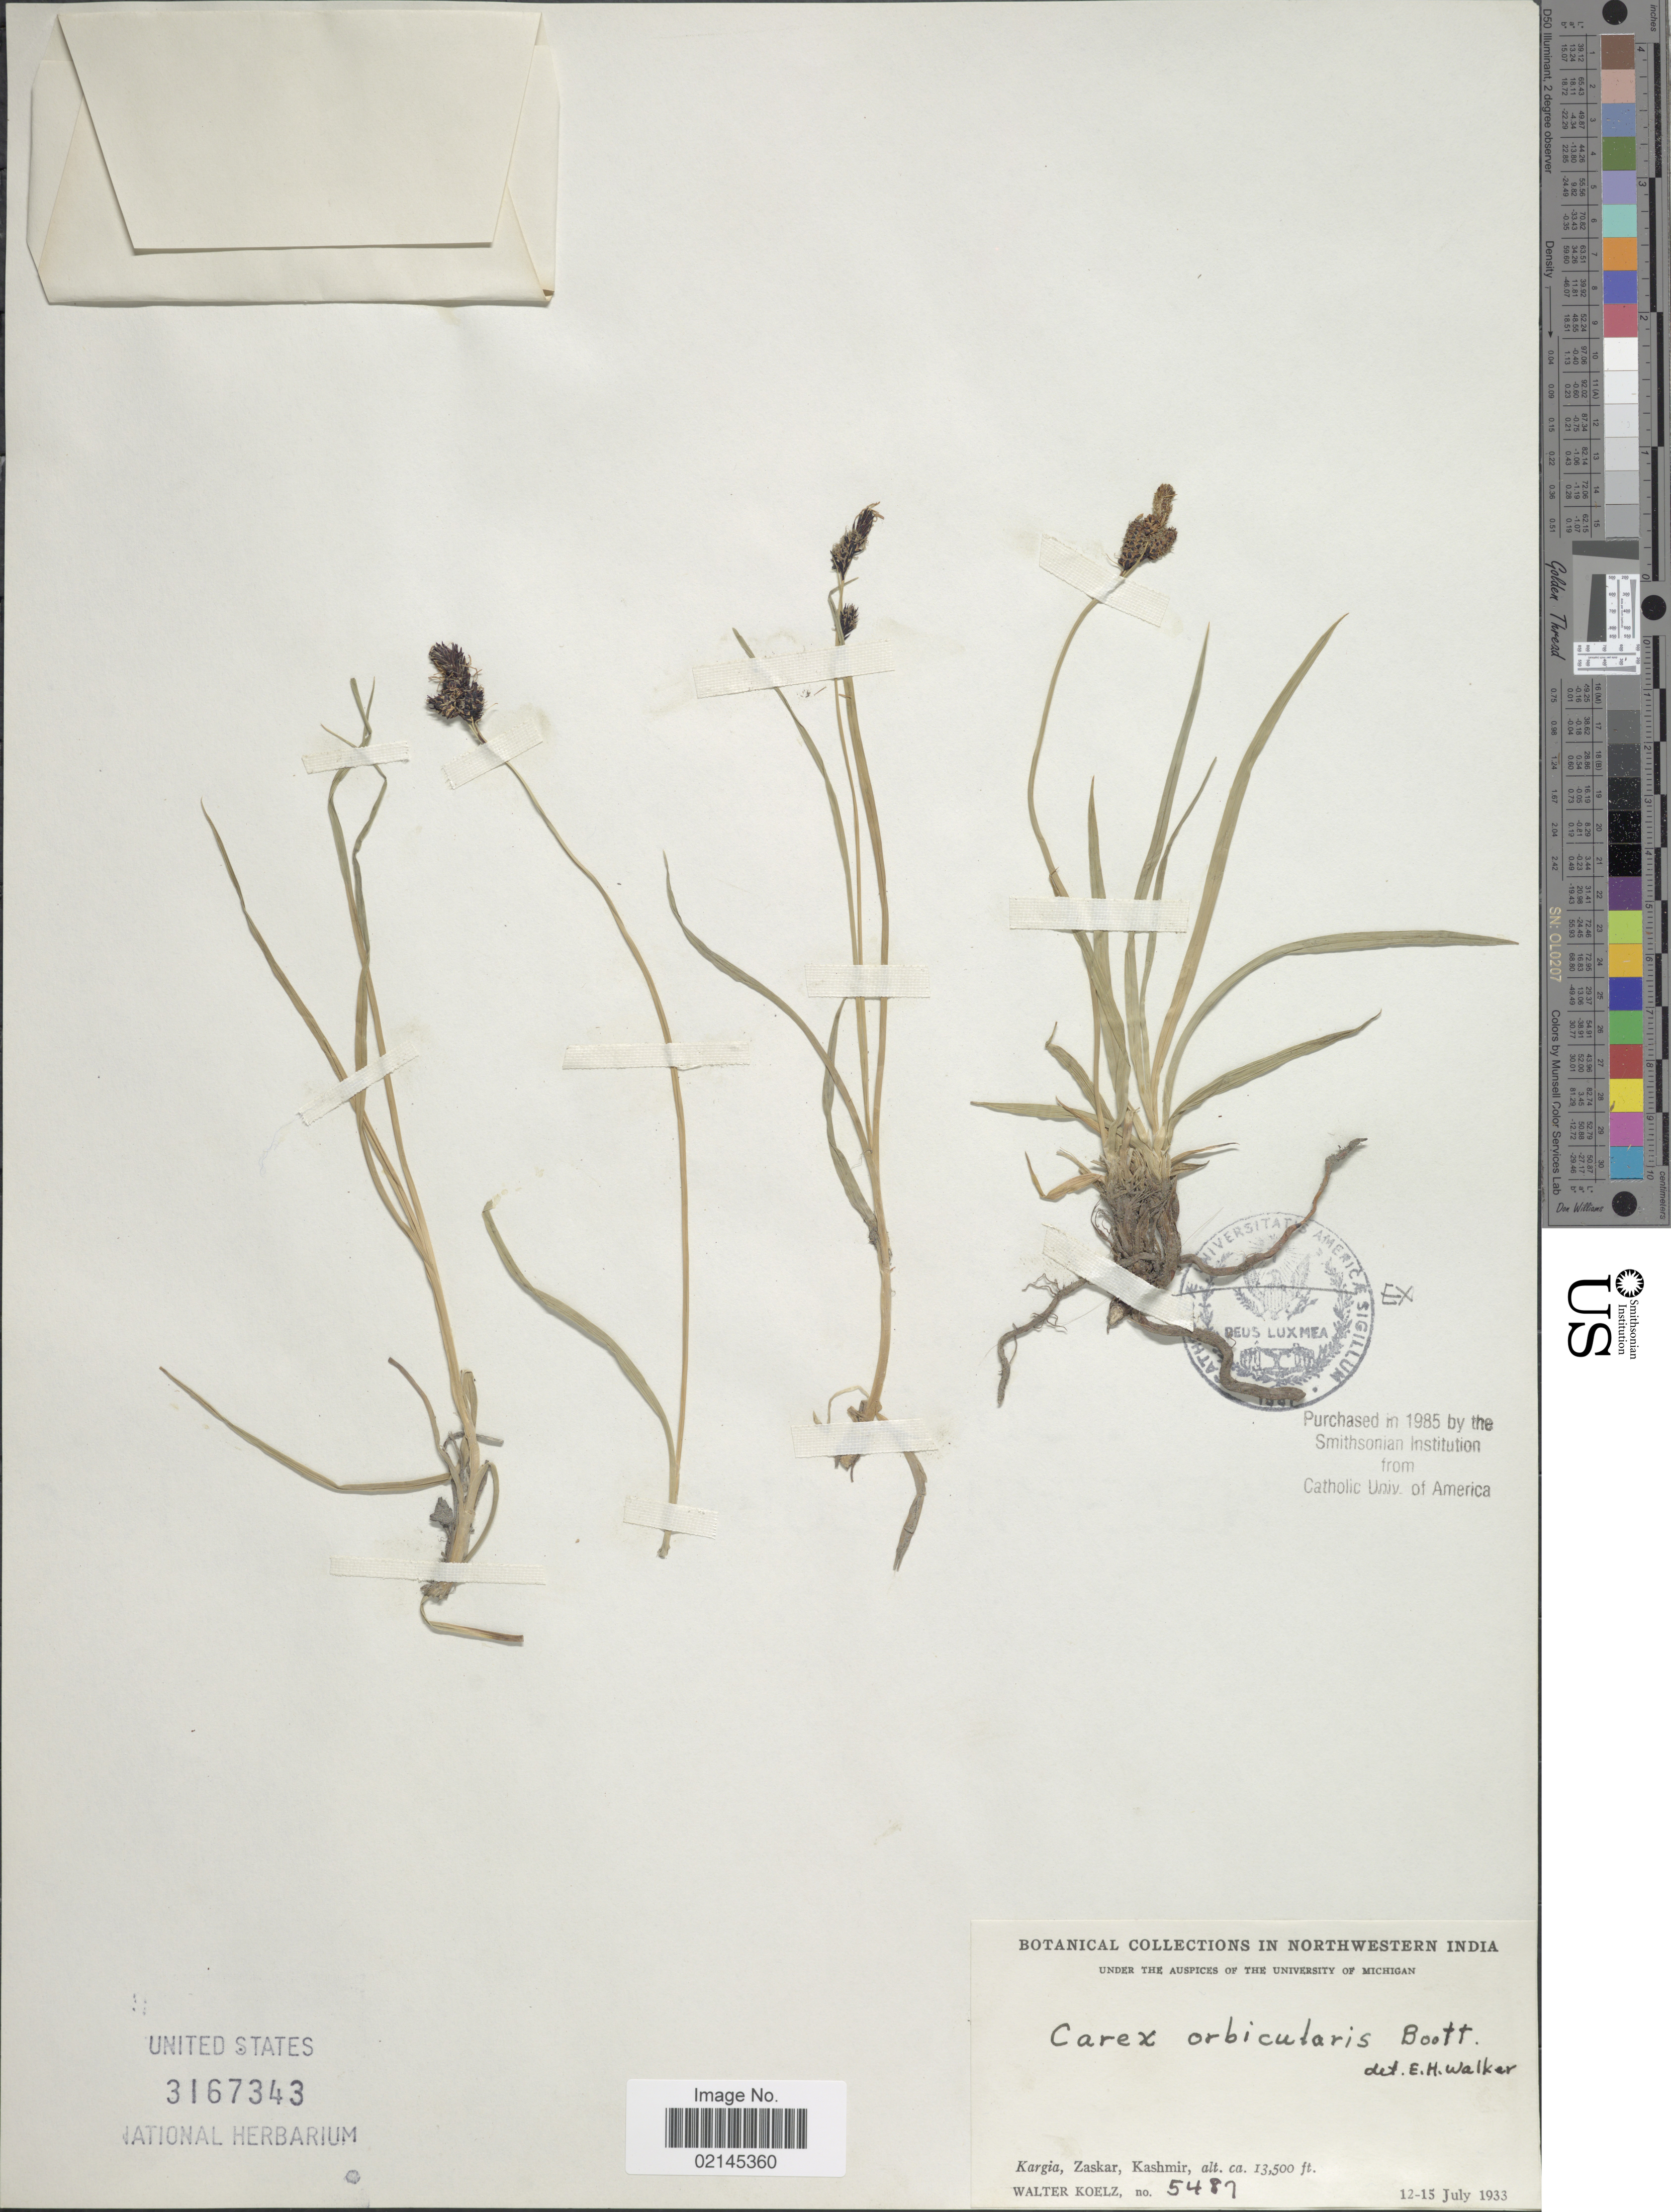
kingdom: Plantae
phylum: Tracheophyta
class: Liliopsida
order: Poales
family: Cyperaceae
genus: Carex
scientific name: Carex orbicularis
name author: Boott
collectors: W. N. Koelz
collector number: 5487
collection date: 1933-07-12/1933-07-15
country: India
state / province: Jammu and Kashmir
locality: Northwestern India, Kargia, Zaskar, Kashmir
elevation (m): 4115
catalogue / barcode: US 3167343